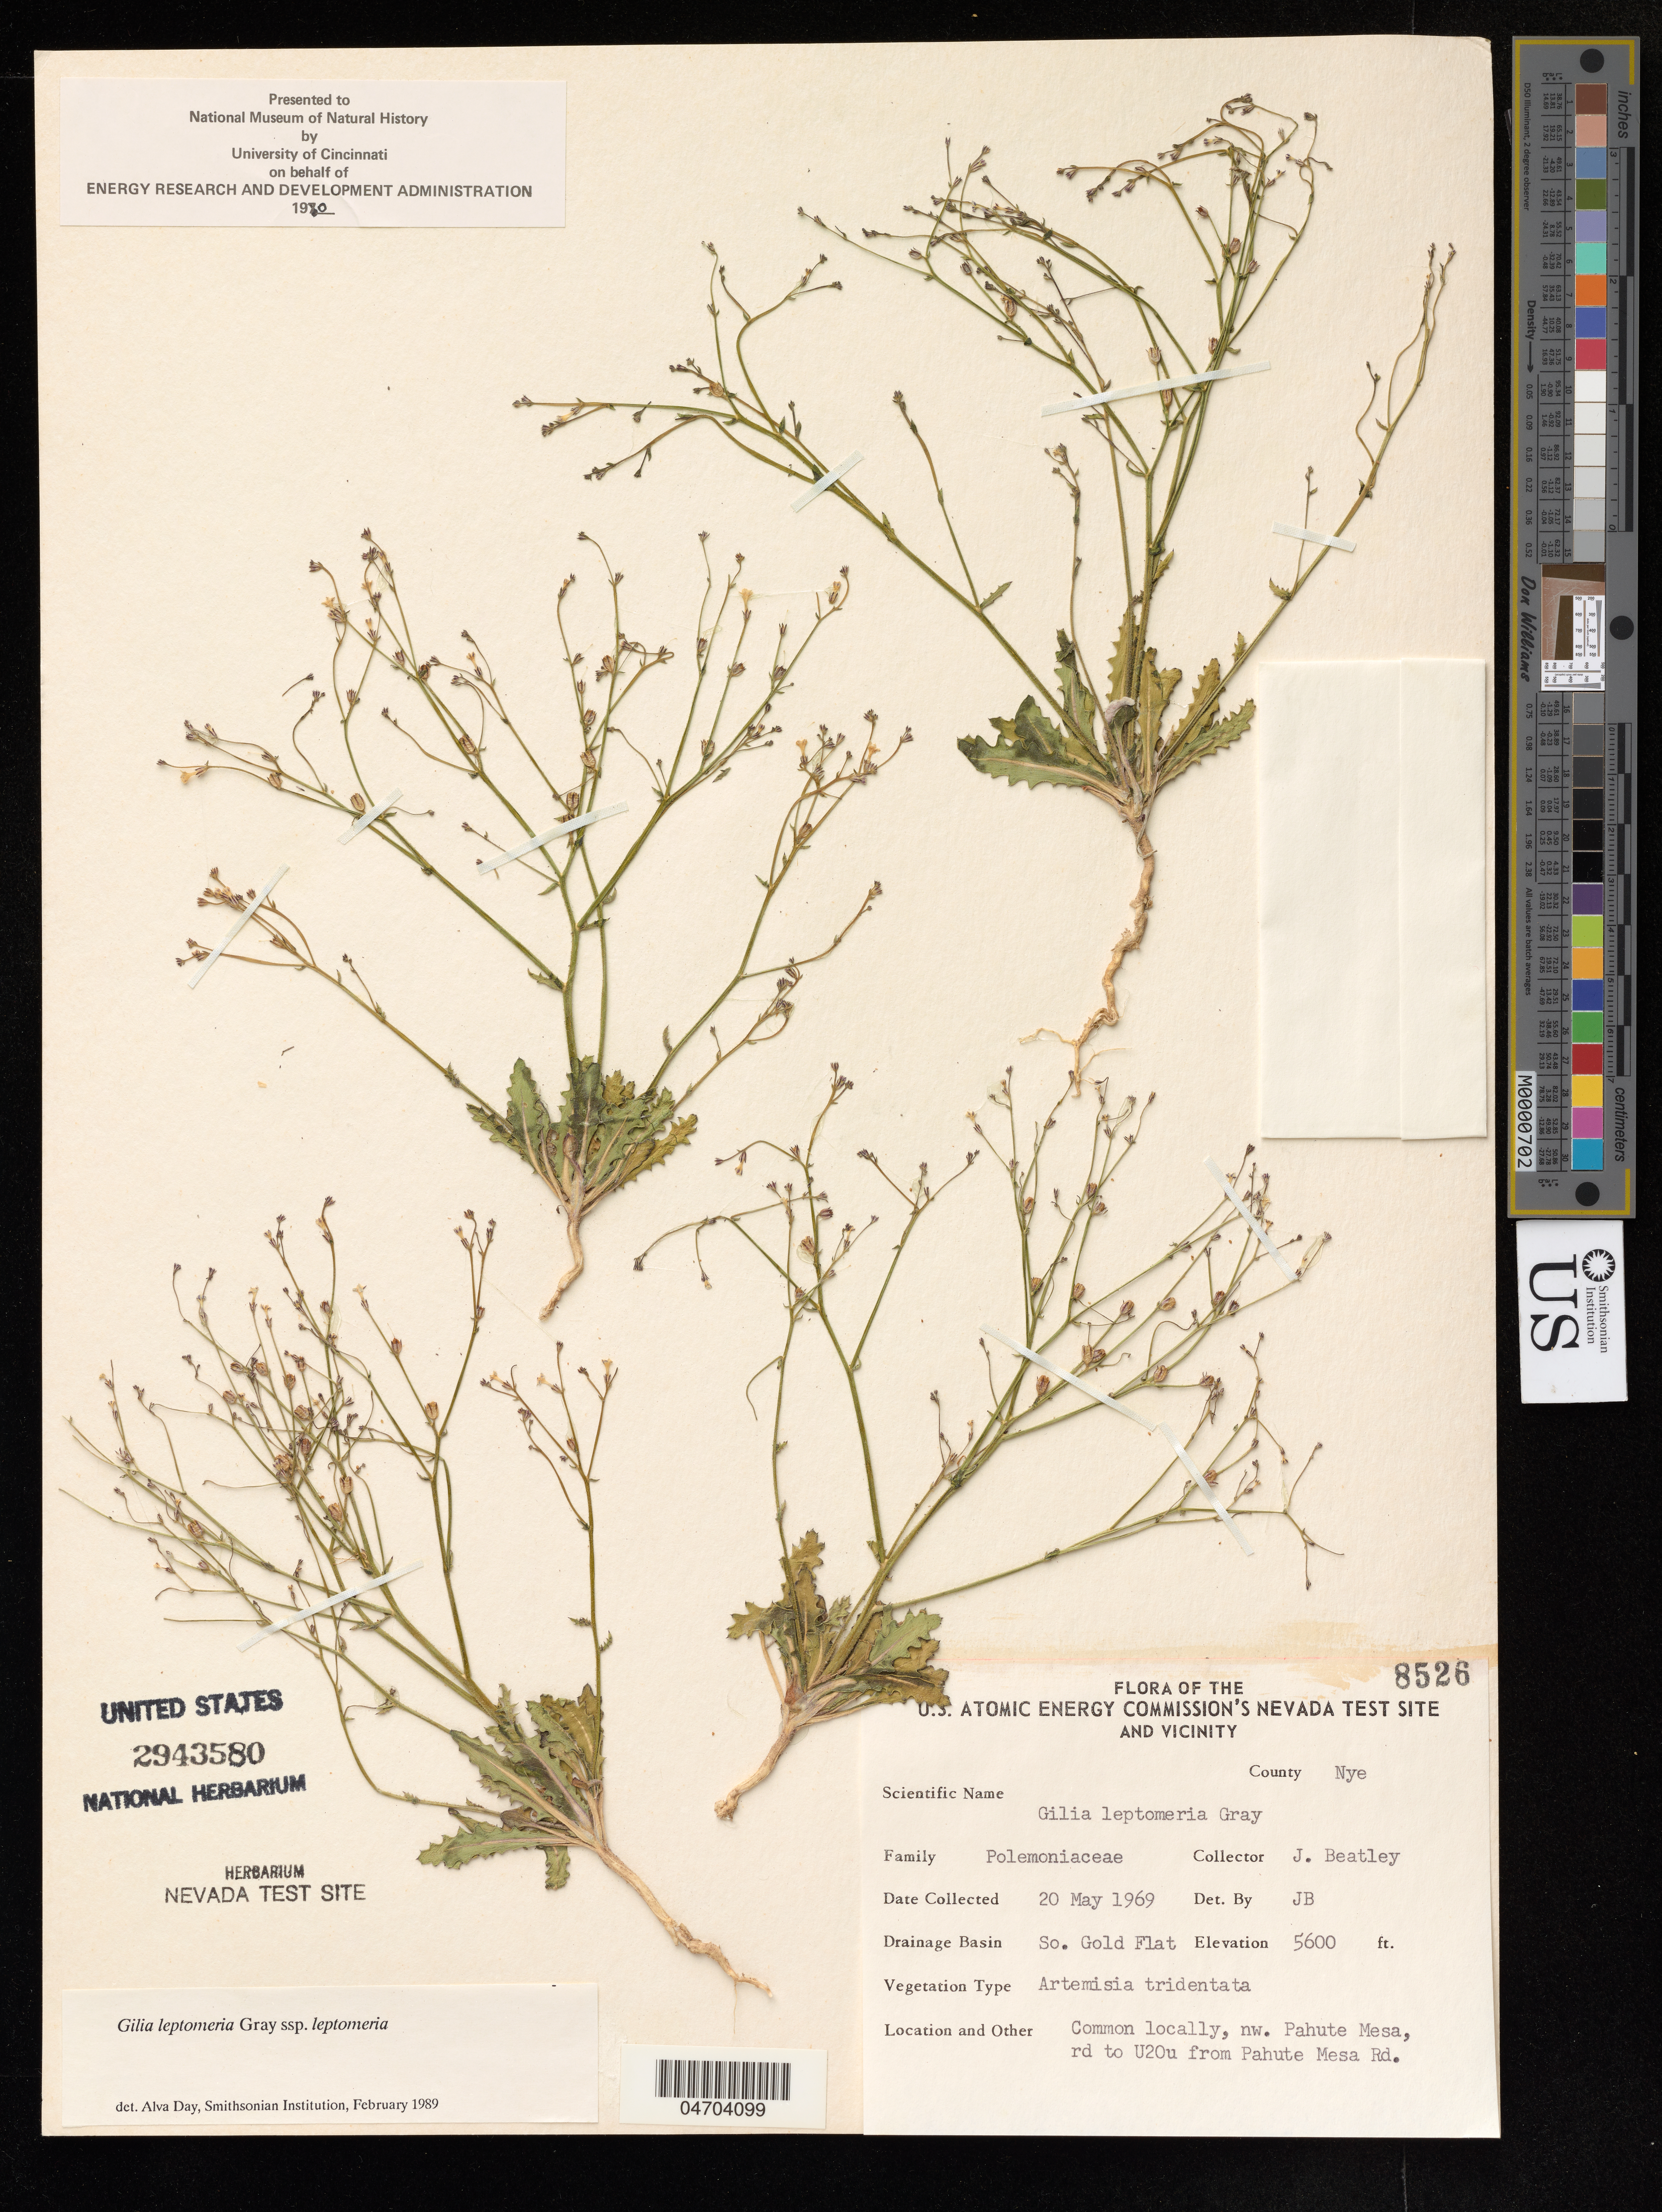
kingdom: Plantae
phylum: Tracheophyta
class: Magnoliopsida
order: Ericales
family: Polemoniaceae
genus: Aliciella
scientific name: Aliciella leptomeria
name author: (A. Gray) J.M. Porter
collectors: J. Beatley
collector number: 8526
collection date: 1969-05-20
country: United States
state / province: Nevada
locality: Nye. Nw. Pahute Mesa, rd to U20u from Pahute Mesa Rd.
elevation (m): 1707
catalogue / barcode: US 2943580